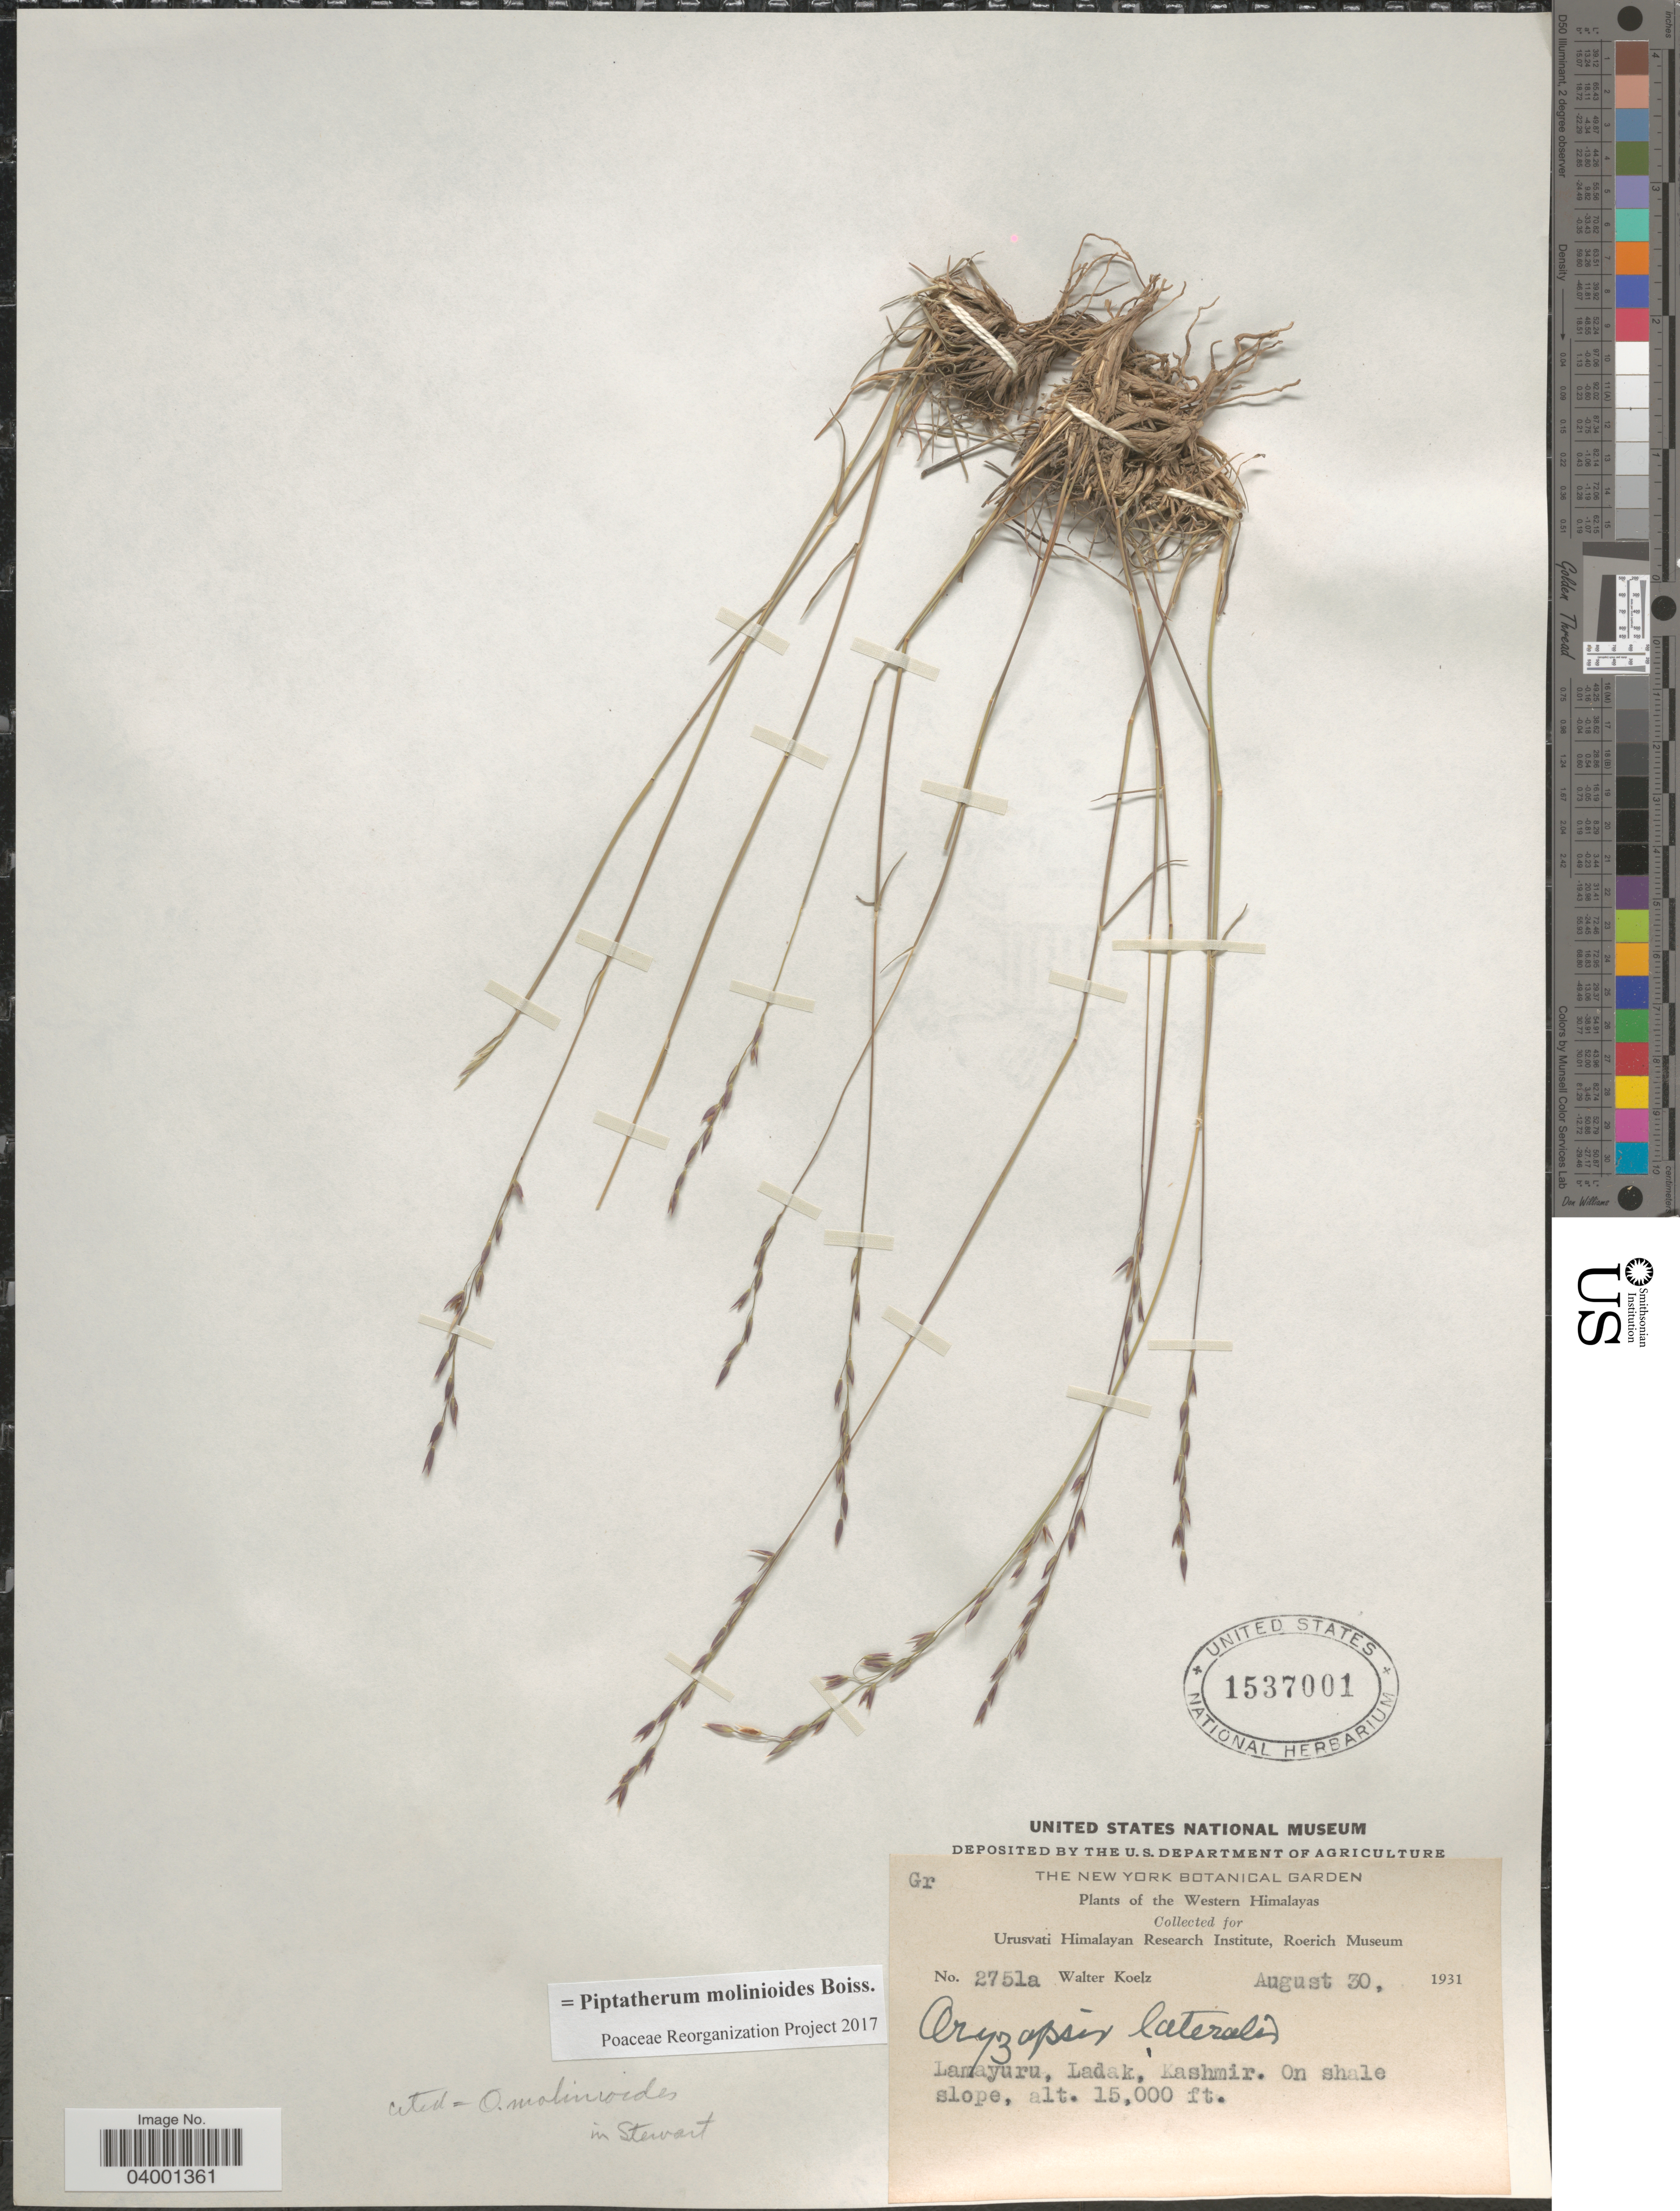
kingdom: Plantae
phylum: Tracheophyta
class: Liliopsida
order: Poales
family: Poaceae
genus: Piptatherum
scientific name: Piptatherum molinioides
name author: Boiss.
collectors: W. N. Koelz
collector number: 2751a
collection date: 1931-08-30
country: India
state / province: Ladakh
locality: The Western Himalayas. Lamayuru, Ladak, Kashmir.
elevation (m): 4572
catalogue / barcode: US 1537001